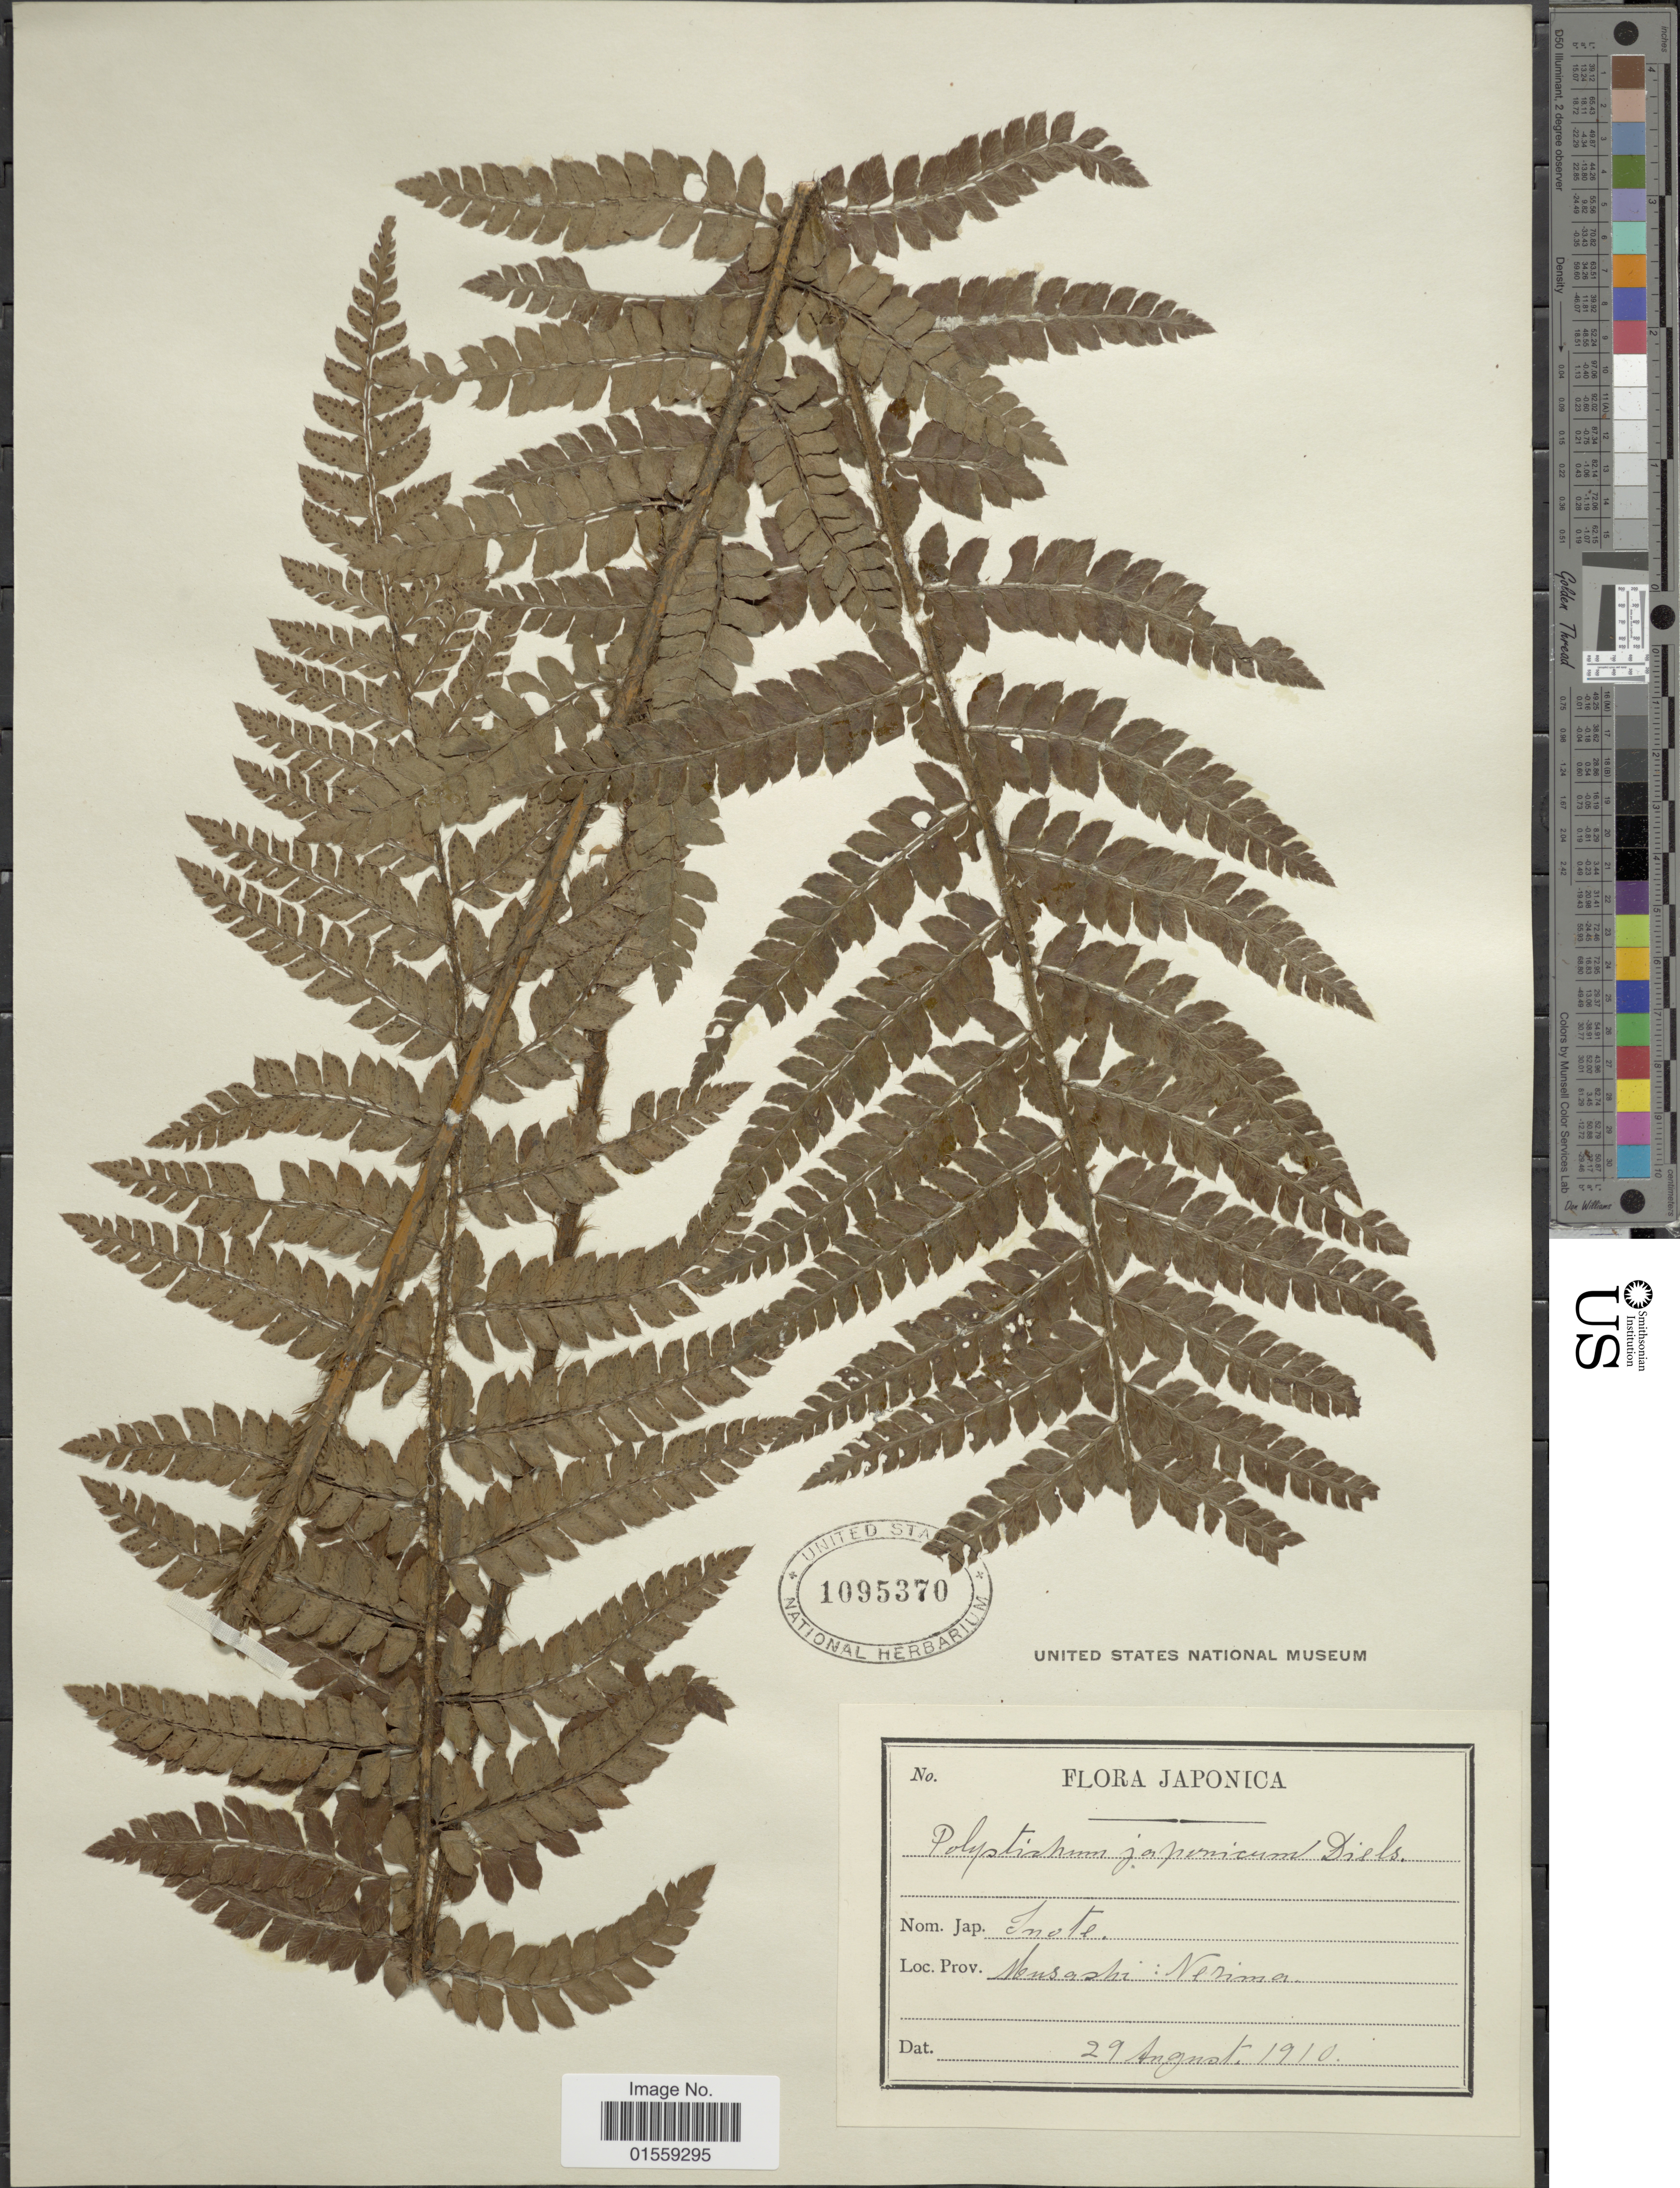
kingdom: Plantae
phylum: Tracheophyta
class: Polypodiopsida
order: Polypodiales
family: Dryopteridaceae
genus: Polystichum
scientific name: Polystichum polyblepharum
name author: (Roemer ex Kunze) C. Presl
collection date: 1910-08-29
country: Japan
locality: Japonica, Inote, Musashi: Nerima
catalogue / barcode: US 1095370